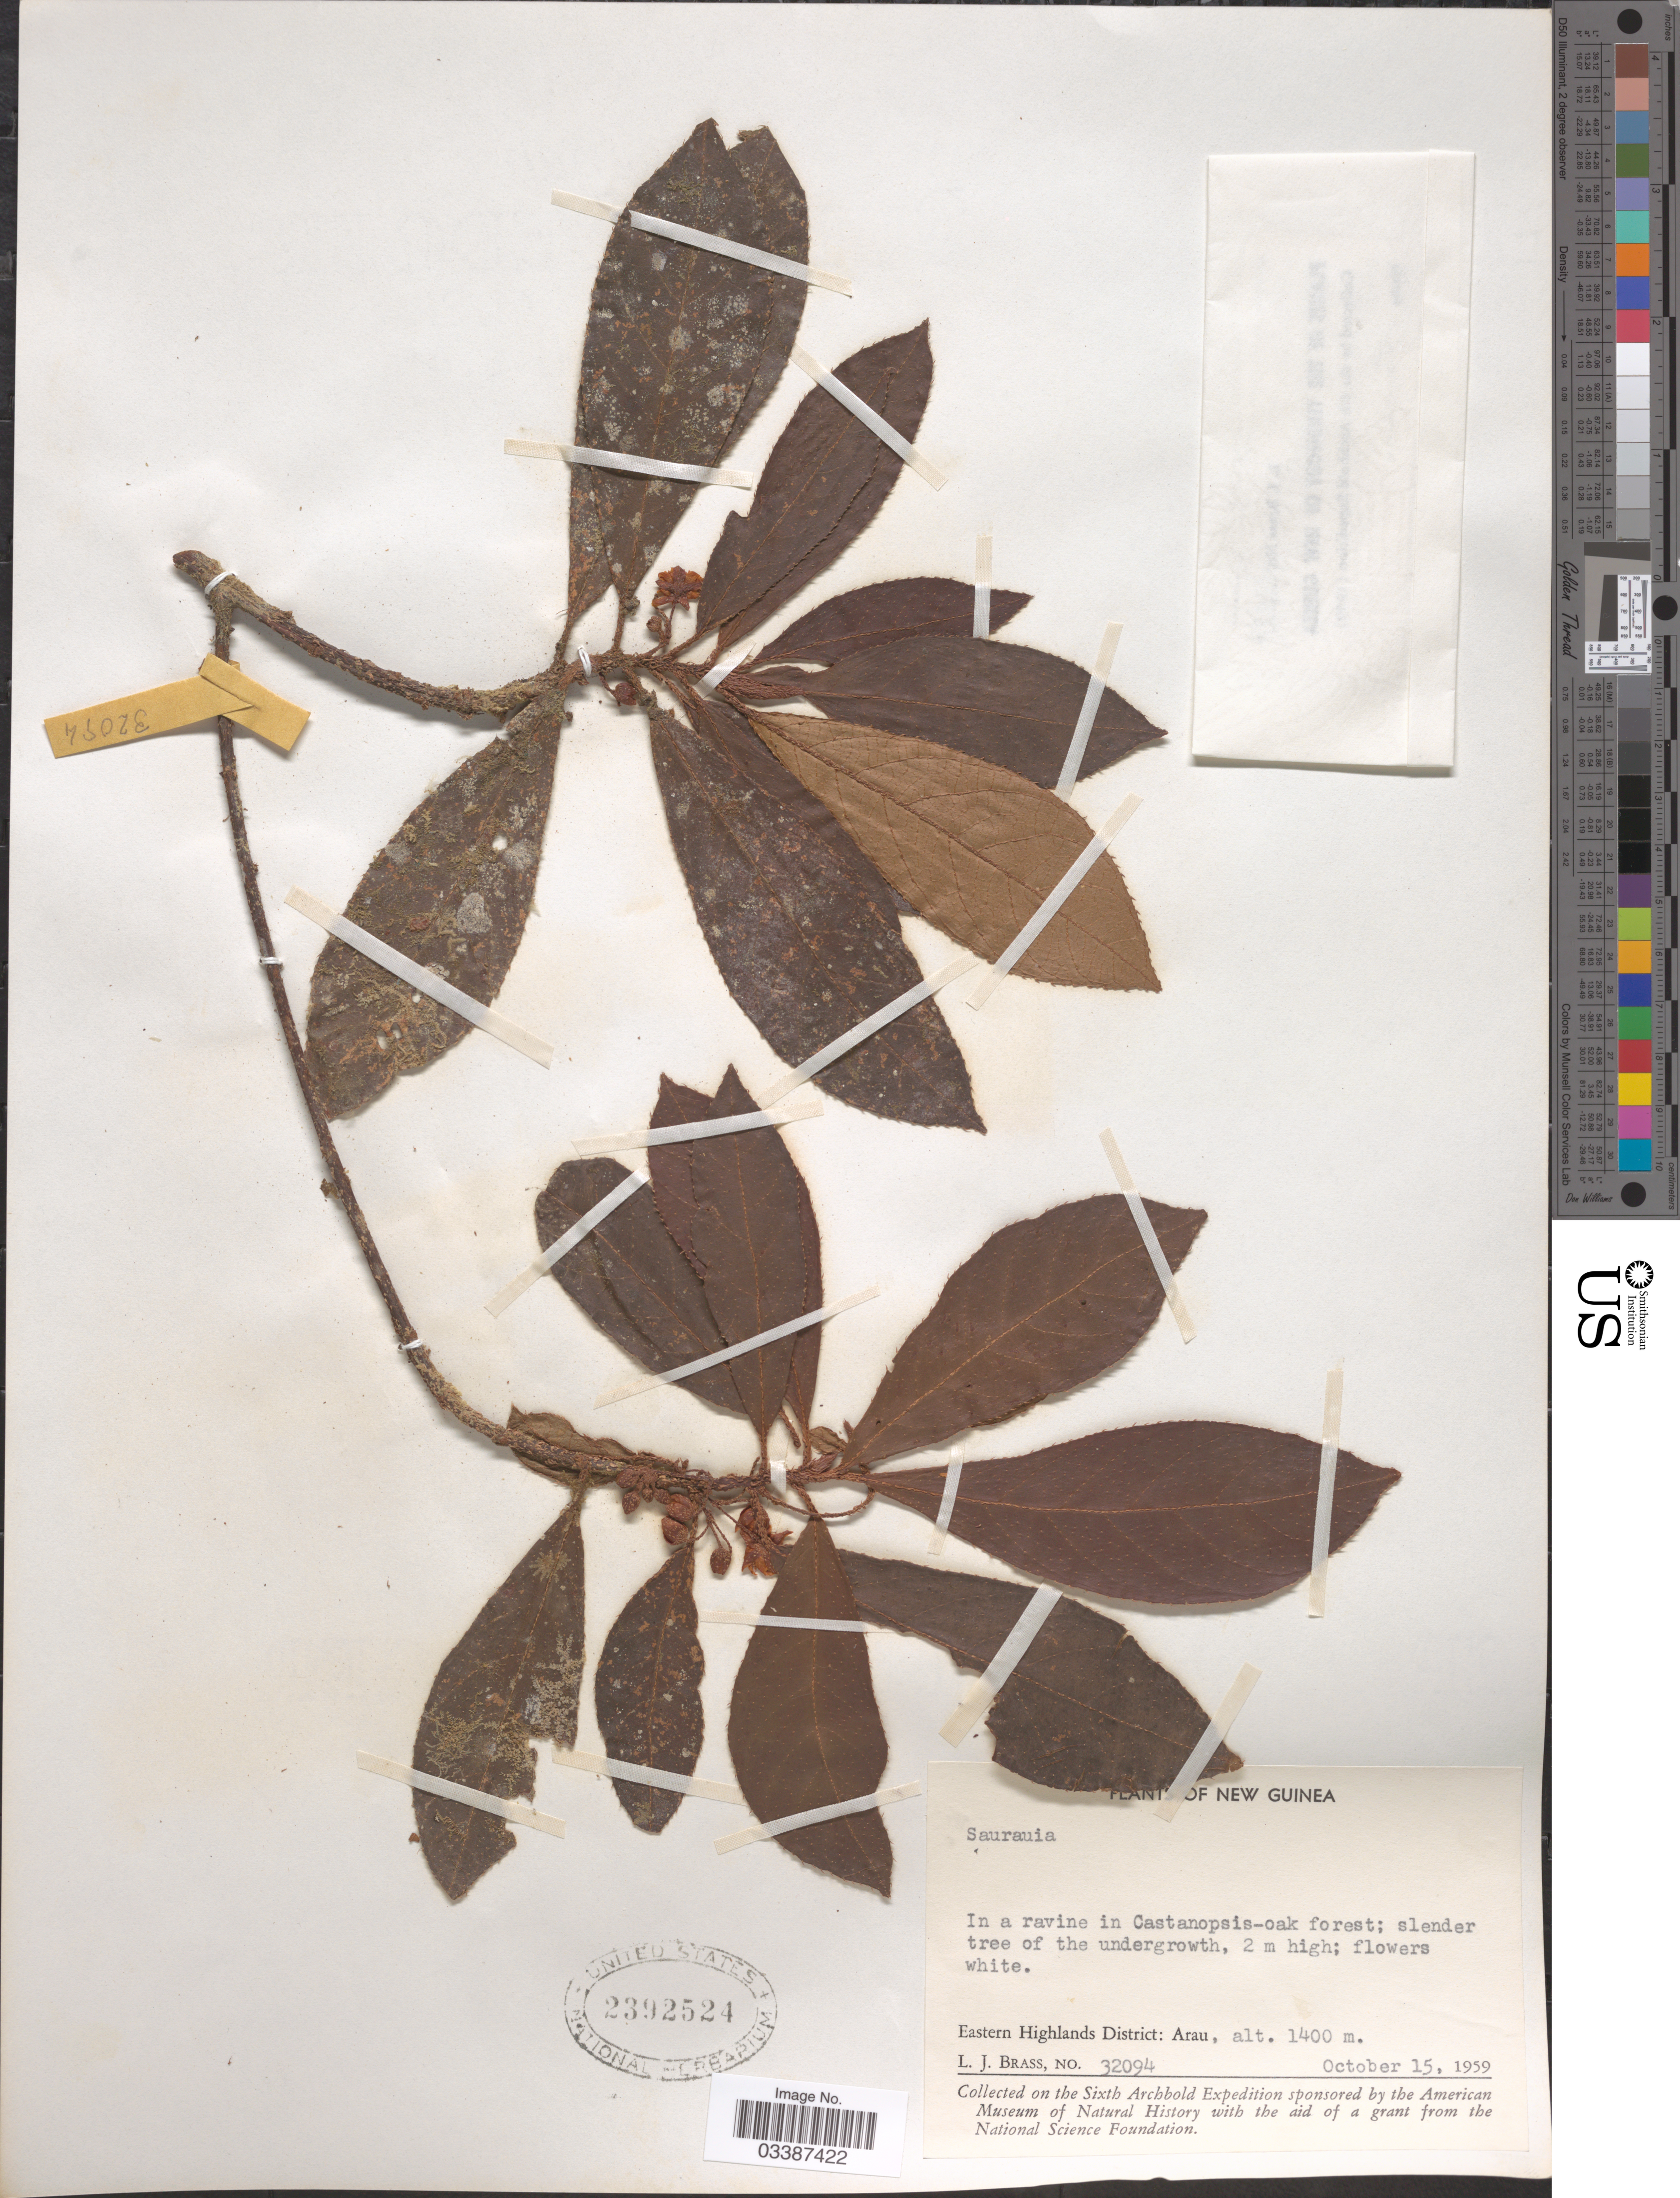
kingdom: Plantae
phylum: Tracheophyta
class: Magnoliopsida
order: Ericales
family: Actinidiaceae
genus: Saurauia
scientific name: Saurauia sp.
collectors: L. J. Brass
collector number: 32094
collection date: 1959-10-15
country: Papua New Guinea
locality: New Guinea. Eastern Highlands District: Arau.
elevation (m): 1400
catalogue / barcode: US 2392524